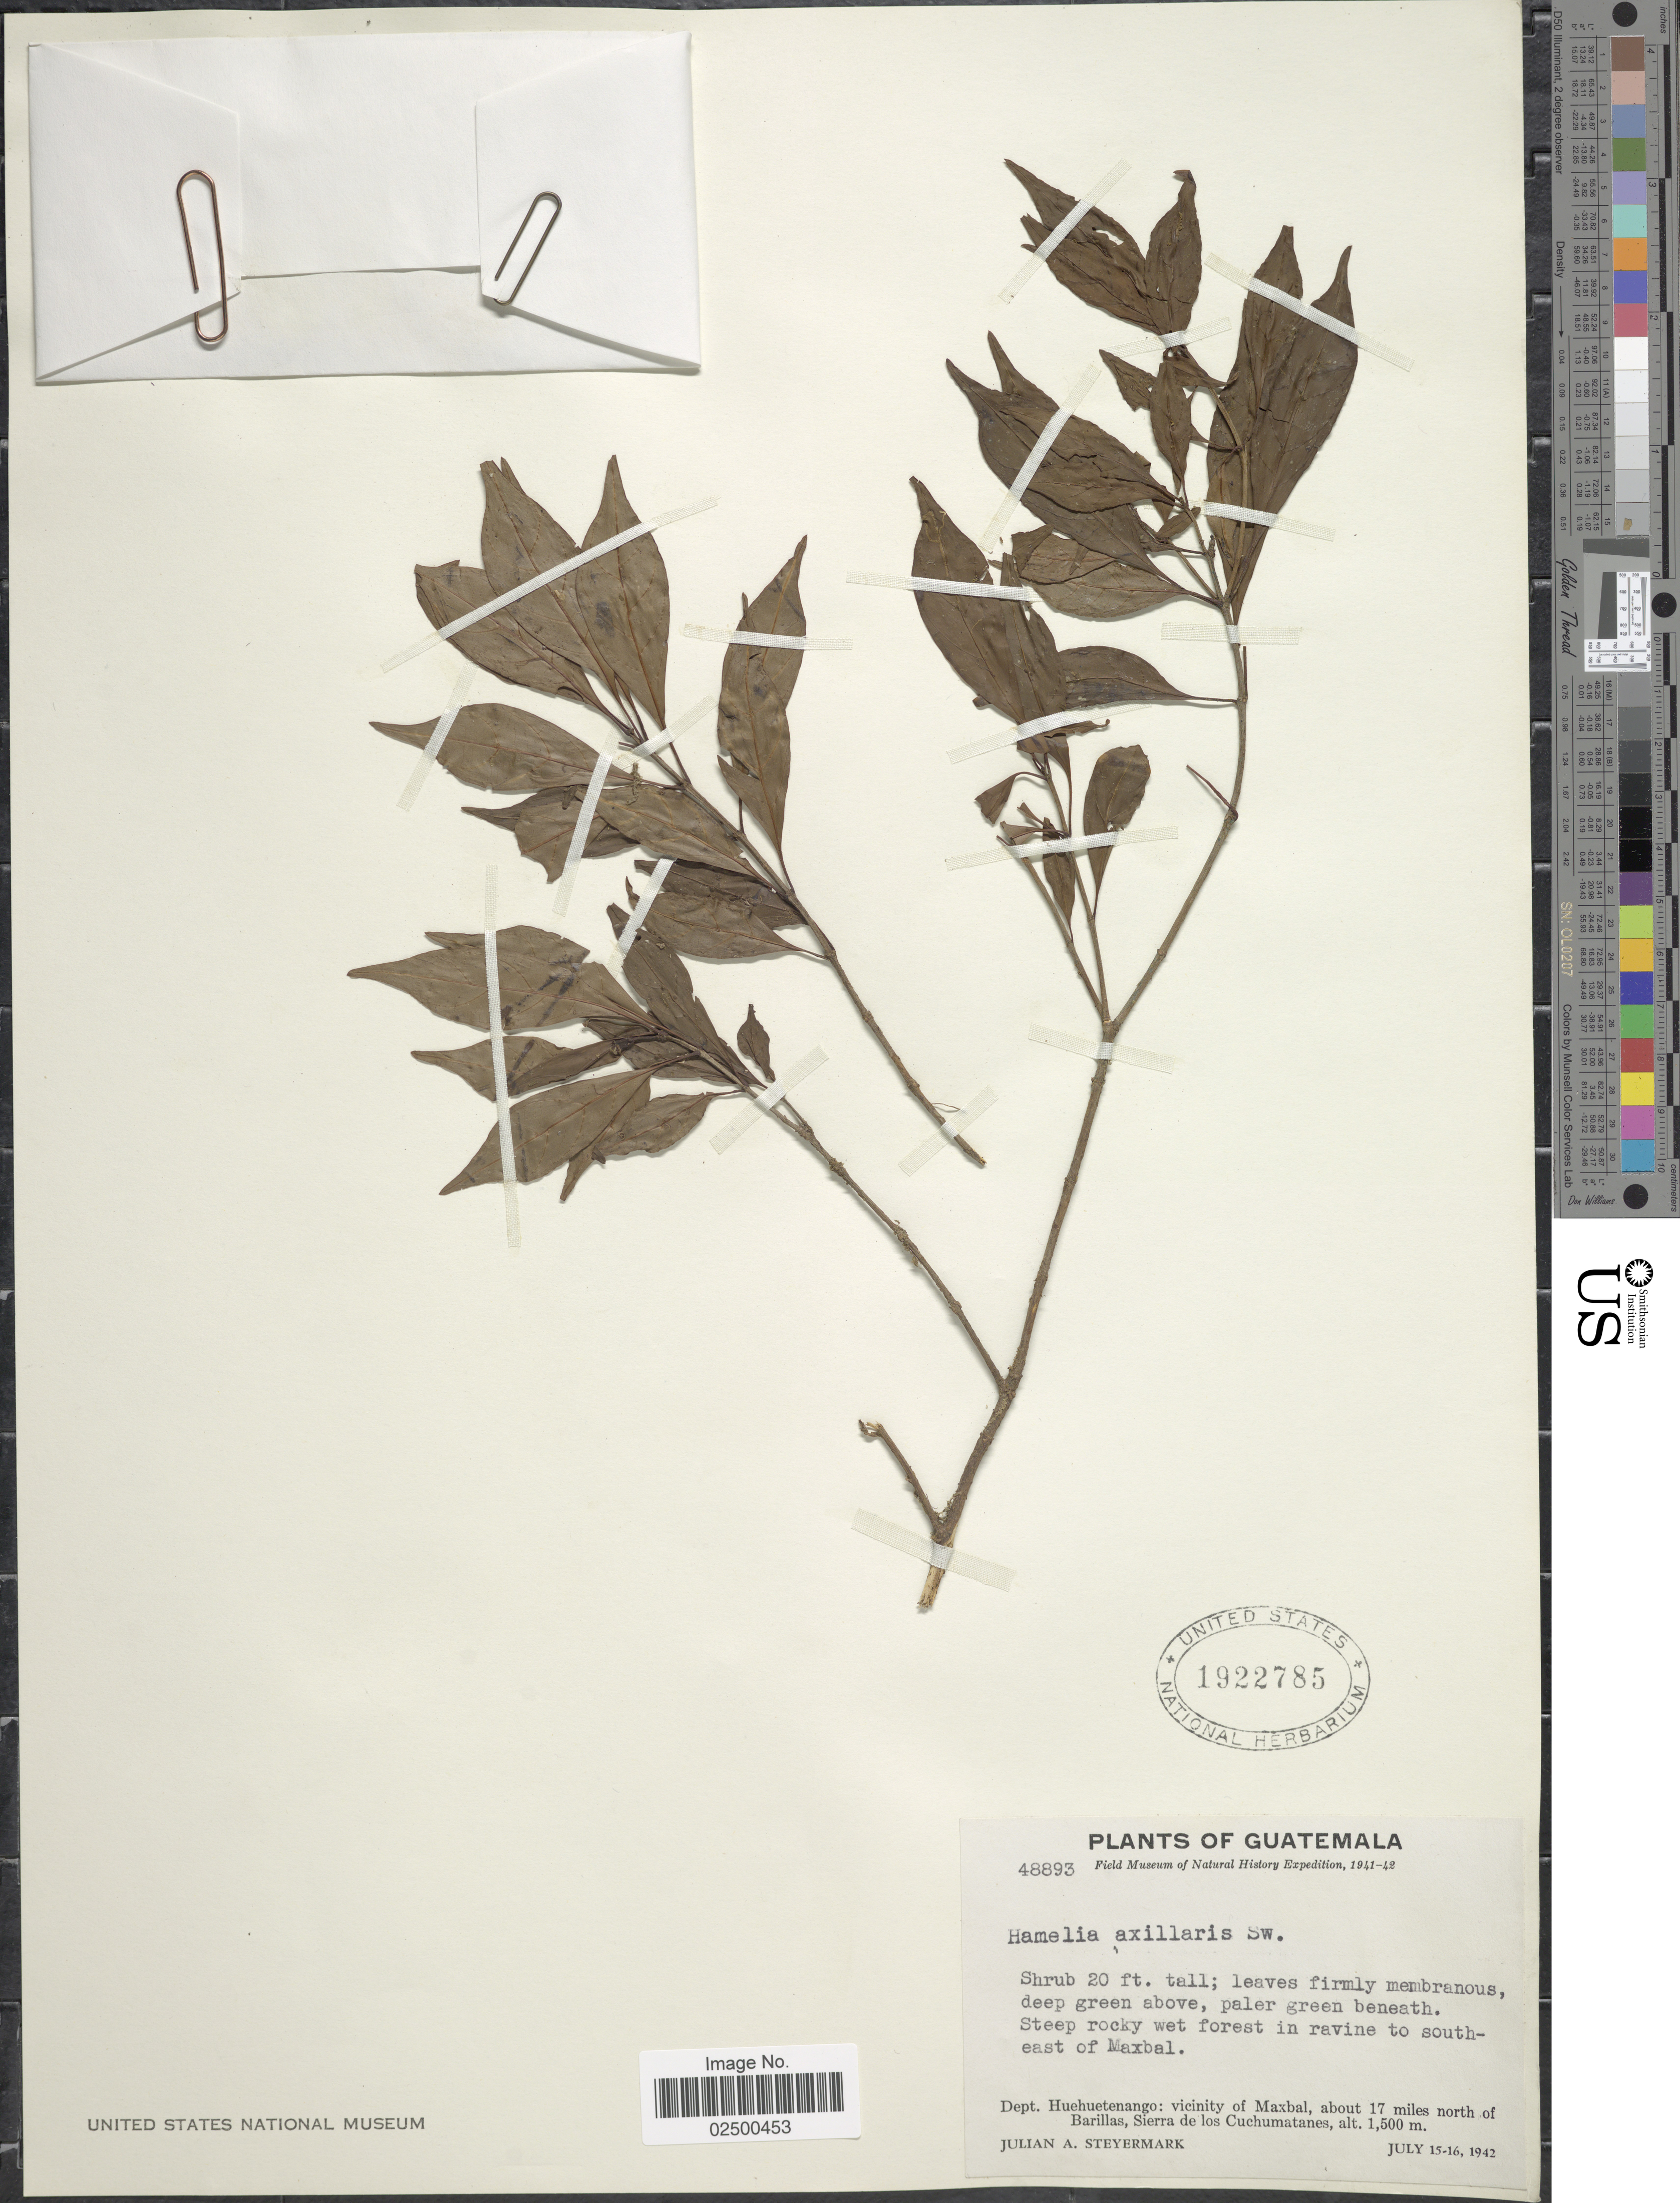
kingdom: Plantae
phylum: Tracheophyta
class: Magnoliopsida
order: Gentianales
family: Rubiaceae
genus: Hamelia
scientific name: Hamelia axillaris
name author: Sw.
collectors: J. Steyermark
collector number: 48893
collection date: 1942-07-15/1942-07-16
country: Guatemala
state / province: Huehuetenango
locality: Dept. Huehuetenango: vicinity of Maxbal, about 17 miles north of Barillas, Sierra de los Cuchumatanes, steep rocky wet forest in ravine to southeast of Maxbel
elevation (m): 1500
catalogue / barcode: US 1922785